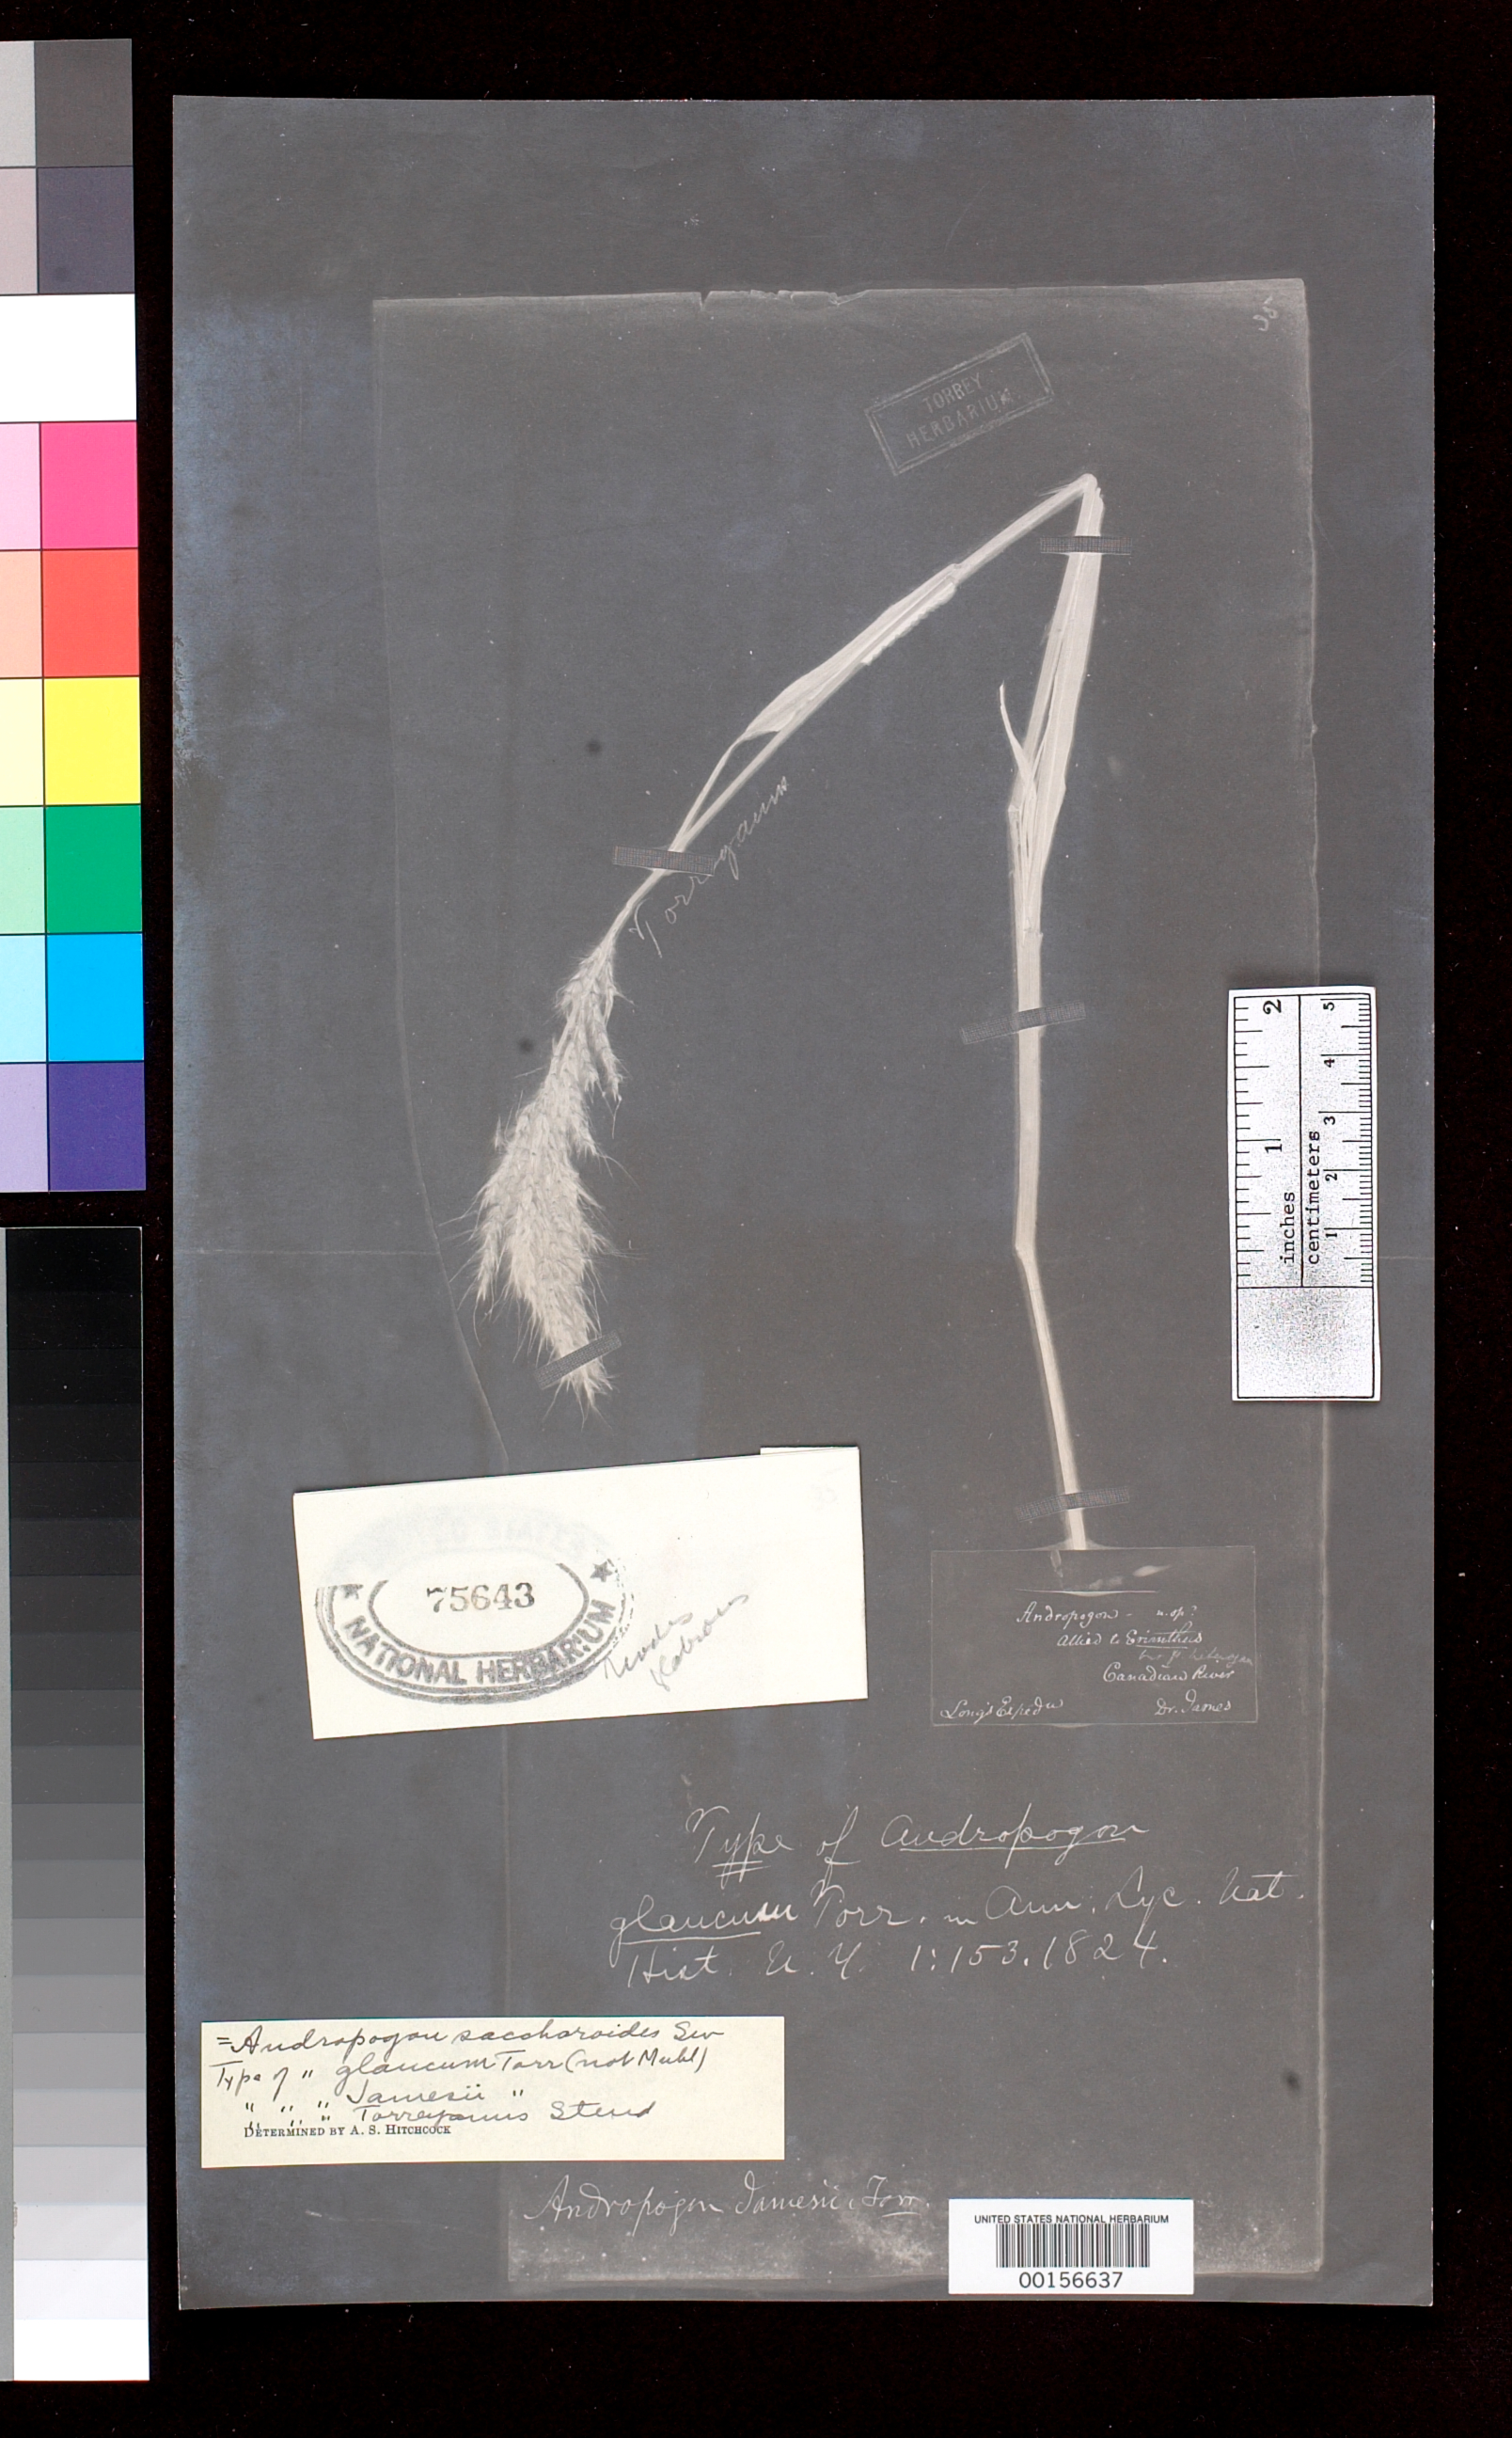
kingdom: Plantae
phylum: Tracheophyta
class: Liliopsida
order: Poales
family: Poaceae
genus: Andropogon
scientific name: Andropogon glaucum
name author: Torr.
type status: Type Fragment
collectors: E. James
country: United States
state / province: Texas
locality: Canadian River.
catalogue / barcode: US 75643